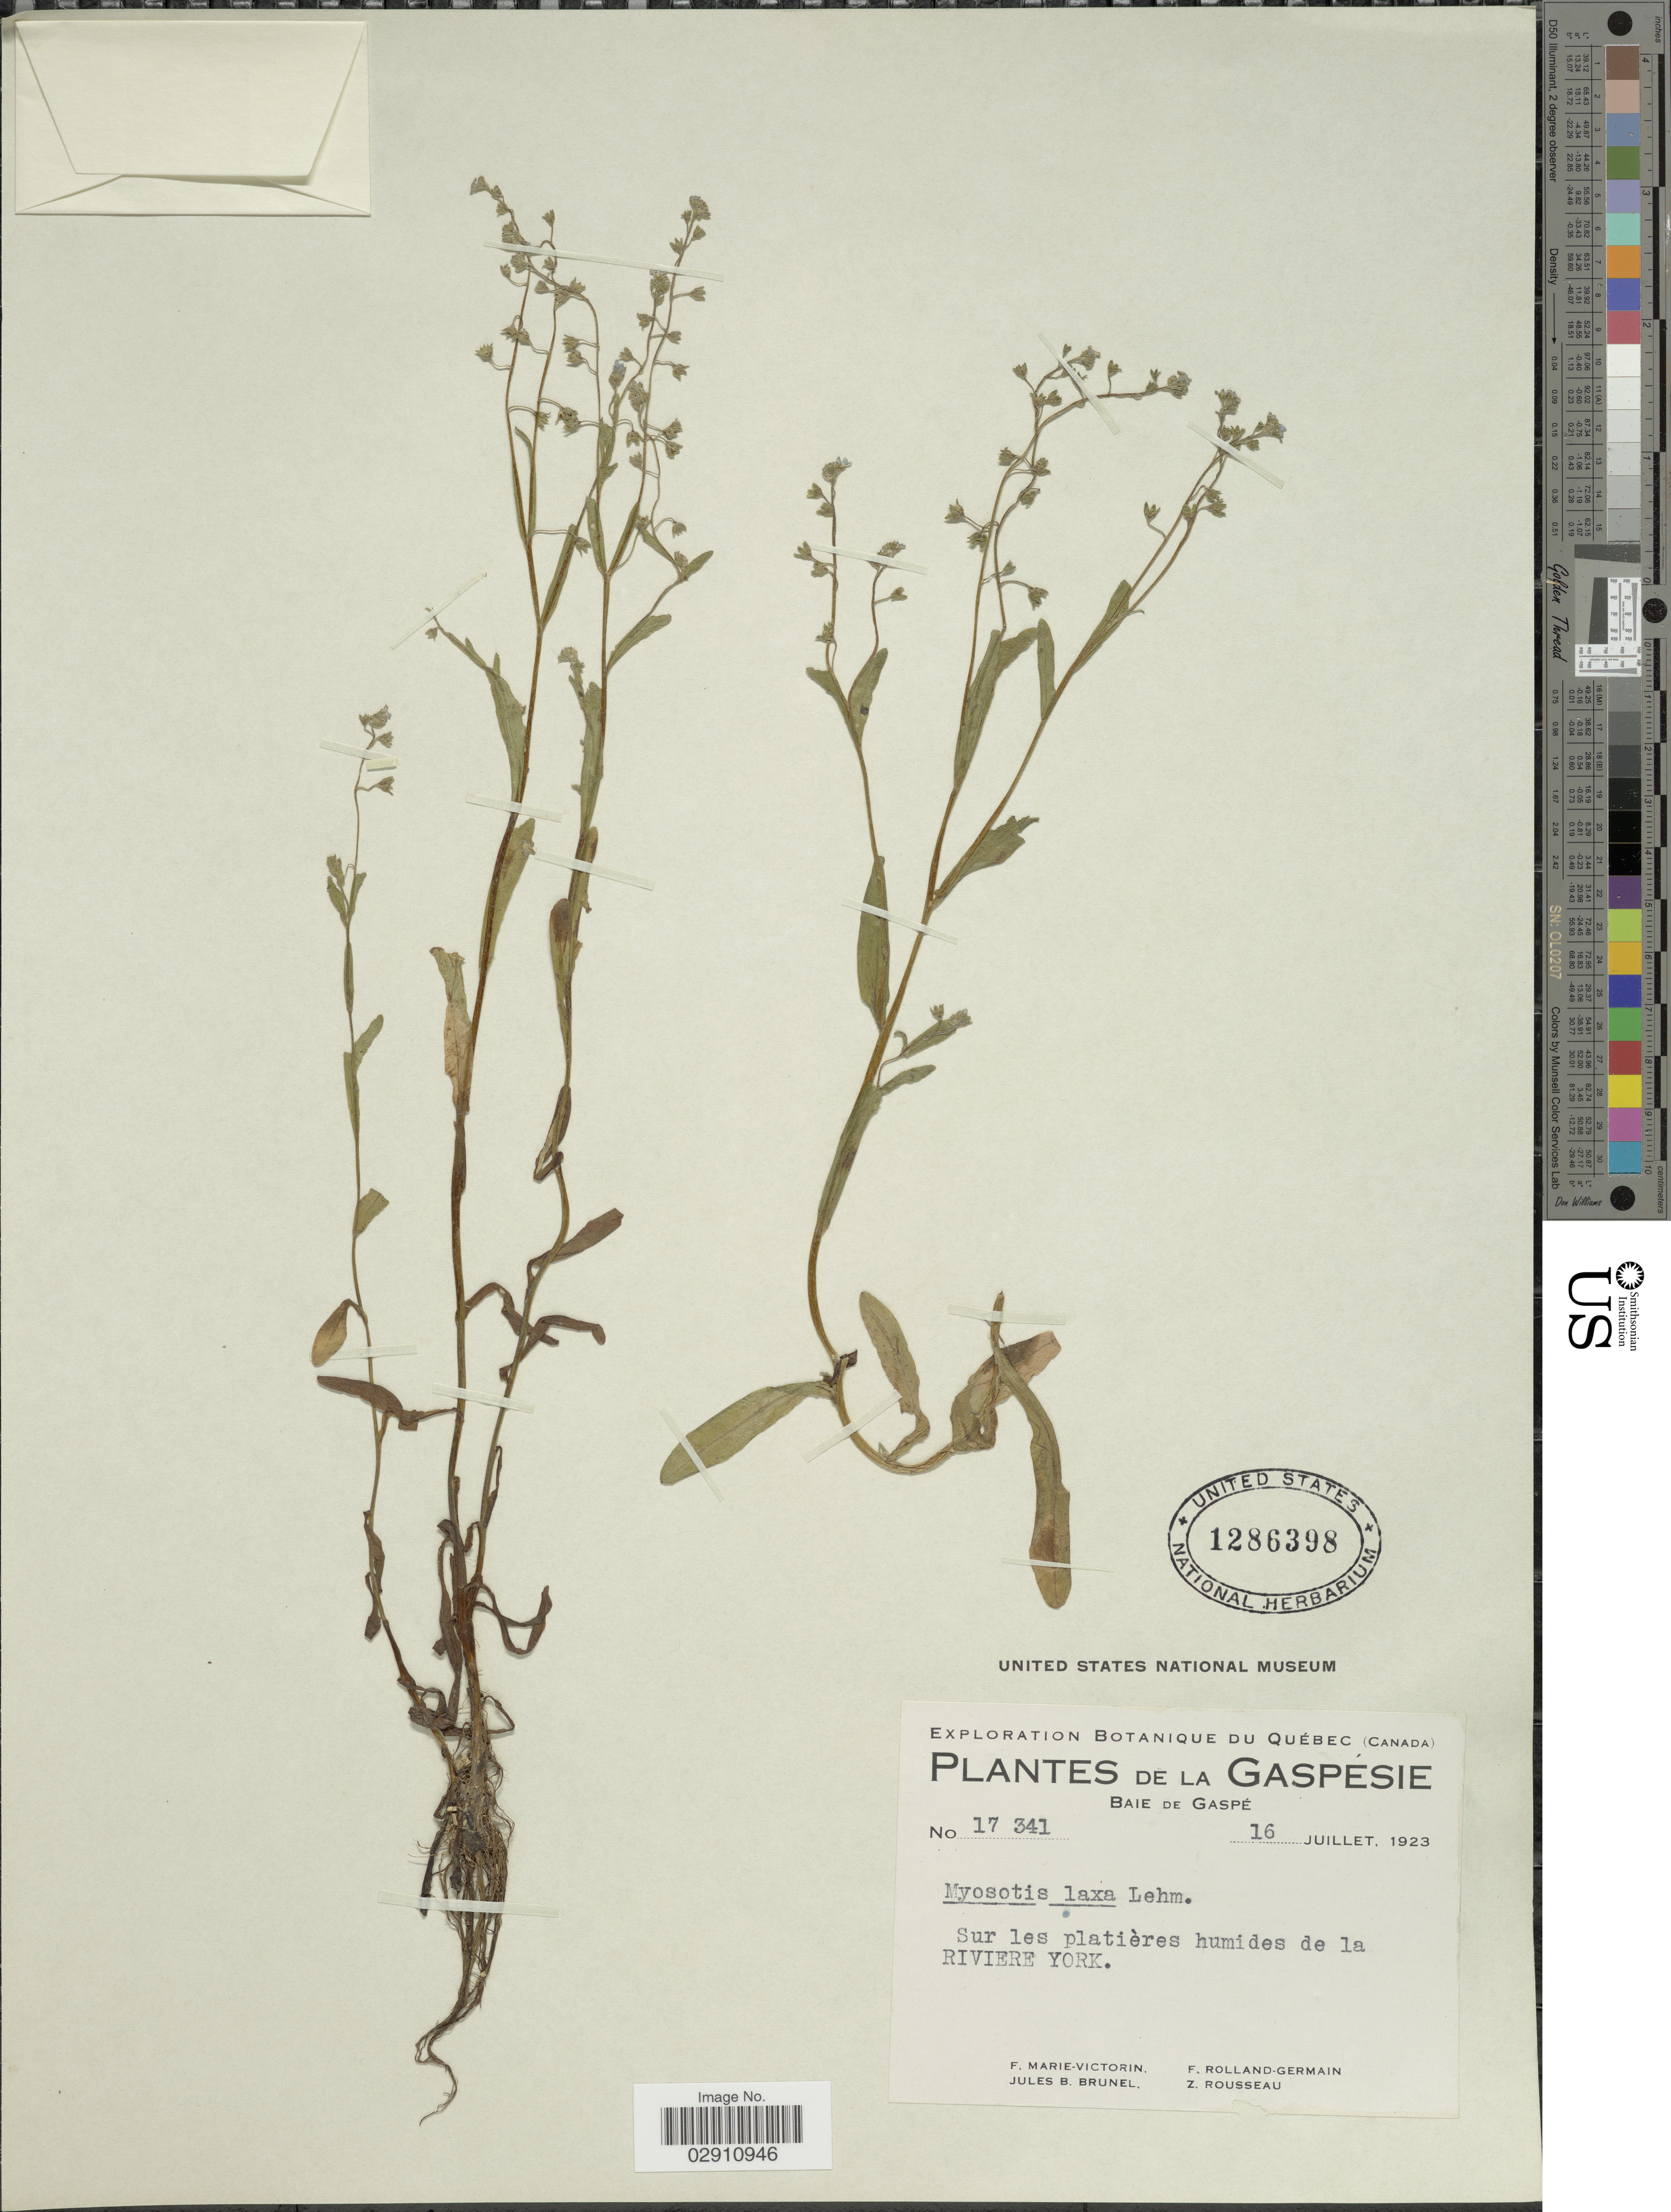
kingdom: Plantae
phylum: Tracheophyta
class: Magnoliopsida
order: Boraginales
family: Boraginaceae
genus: Myosotis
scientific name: Myosotis laxa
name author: F. Lehm.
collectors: F. Marie-Victorin, J. Brunel, Rolland-Germain & Z. Rousseau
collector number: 17341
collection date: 1923-07-16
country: Canada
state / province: Quebec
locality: La Gaspesie. Baie de Gaspé. Sur les platières humides de la Riviere York.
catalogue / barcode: US 1286398